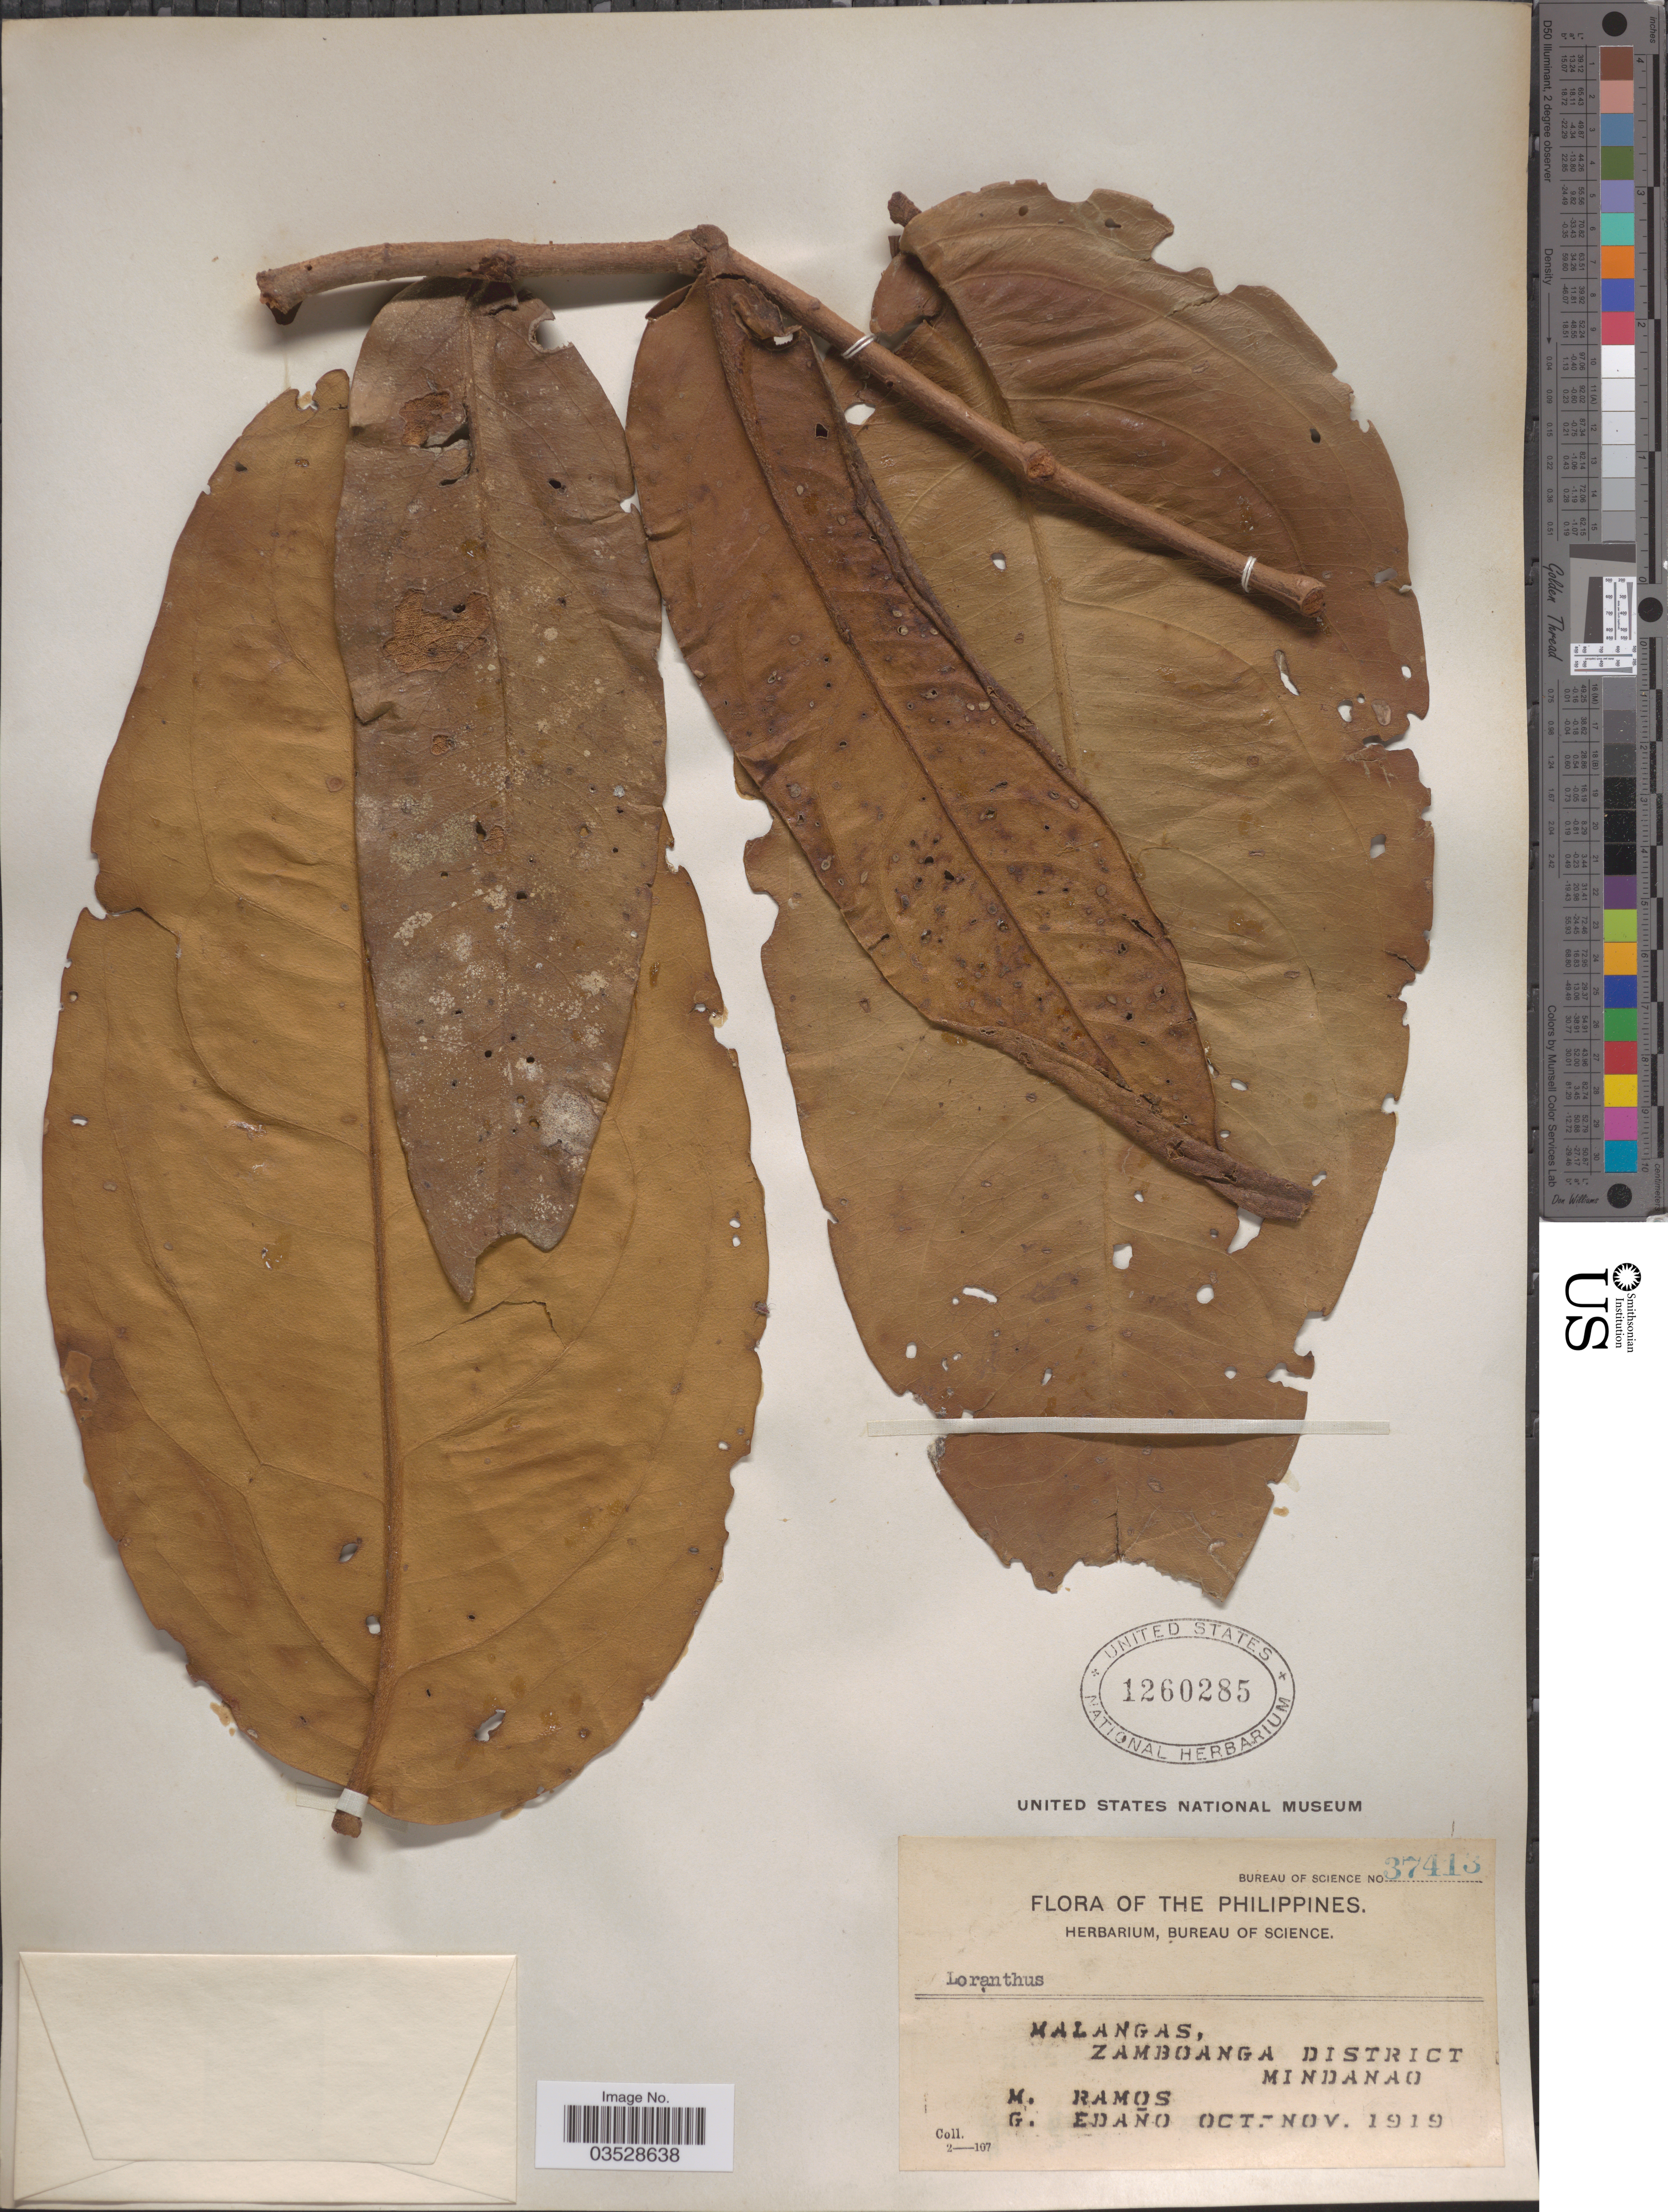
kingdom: Plantae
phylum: Tracheophyta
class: Magnoliopsida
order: Santalales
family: Loranthaceae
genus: Loranthus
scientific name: Loranthus sp.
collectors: M. Ramos & G. Edaño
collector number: Bureau of Science 37413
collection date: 1919-10/1919-11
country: Philippines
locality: Malangas. Zamboanga District. Mindanao.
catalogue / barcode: US 1260285